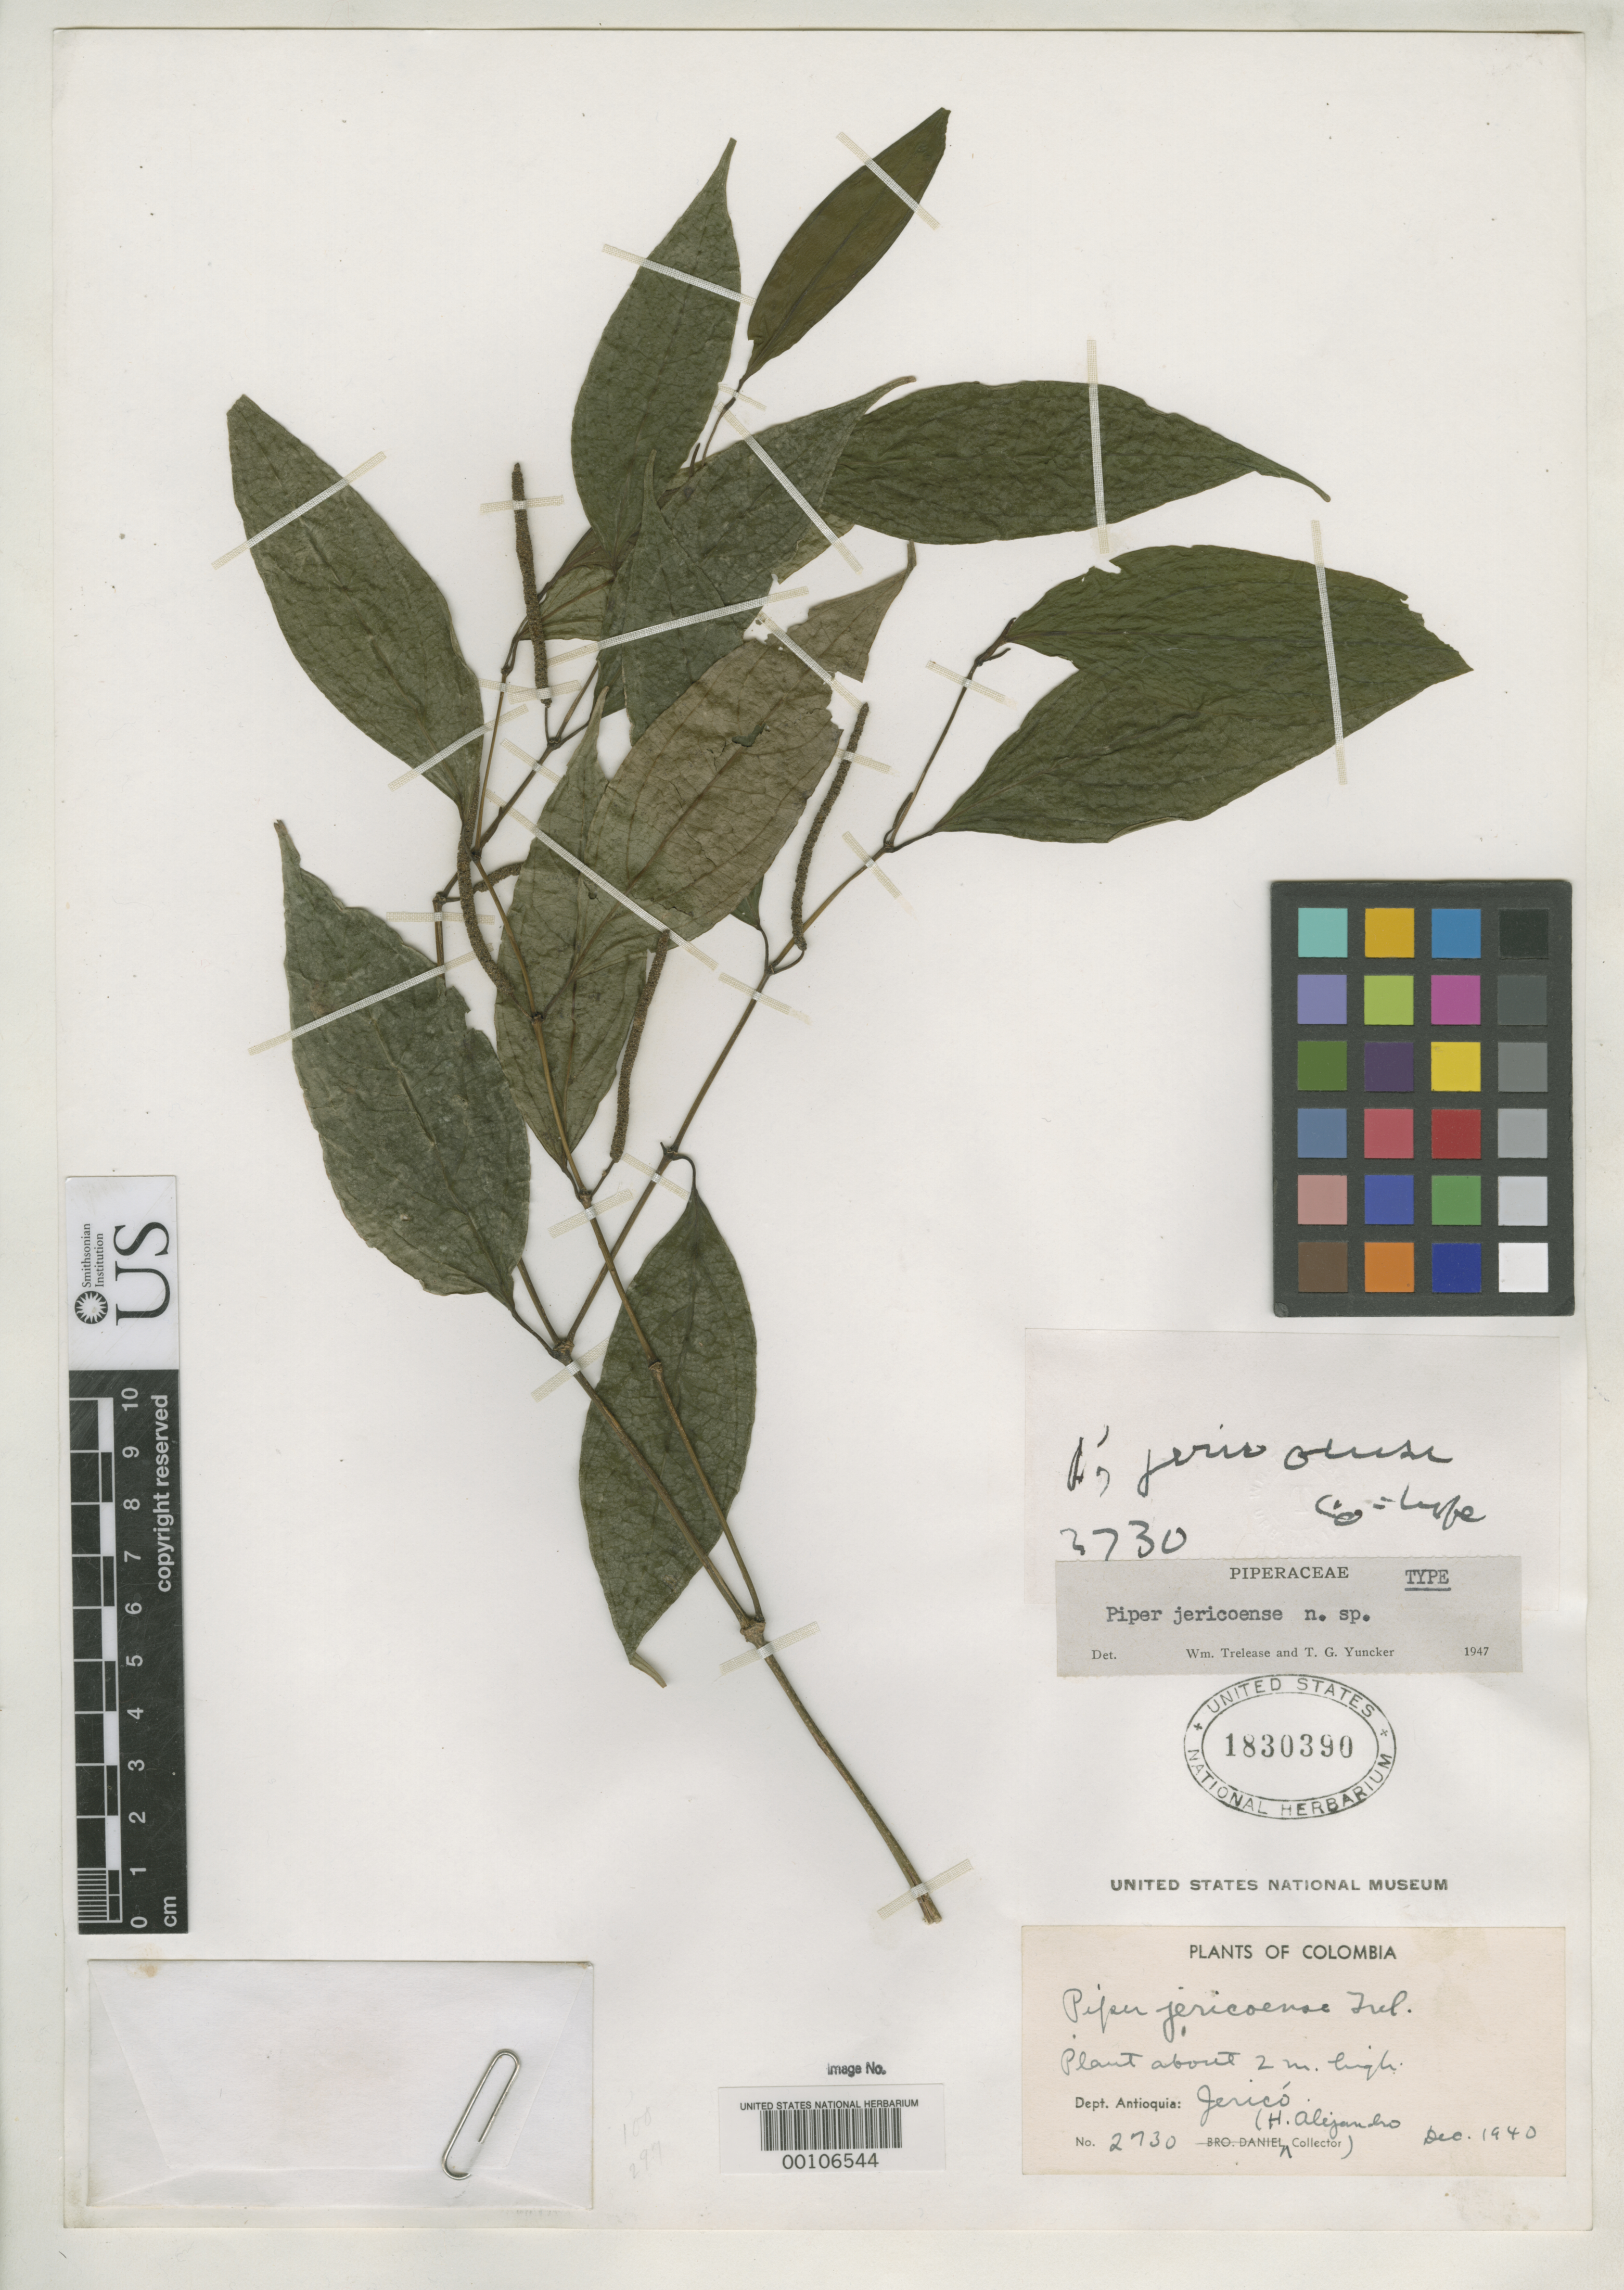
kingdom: Plantae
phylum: Tracheophyta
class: Magnoliopsida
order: Piperales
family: Piperaceae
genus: Piper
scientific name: Piper jericoense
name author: Trel. & Yunck.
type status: Holotype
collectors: B. Alejandro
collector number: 2730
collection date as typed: Dec 1940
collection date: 1940-12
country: Colombia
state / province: Antioquia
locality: Jerico.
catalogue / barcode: US 1830390